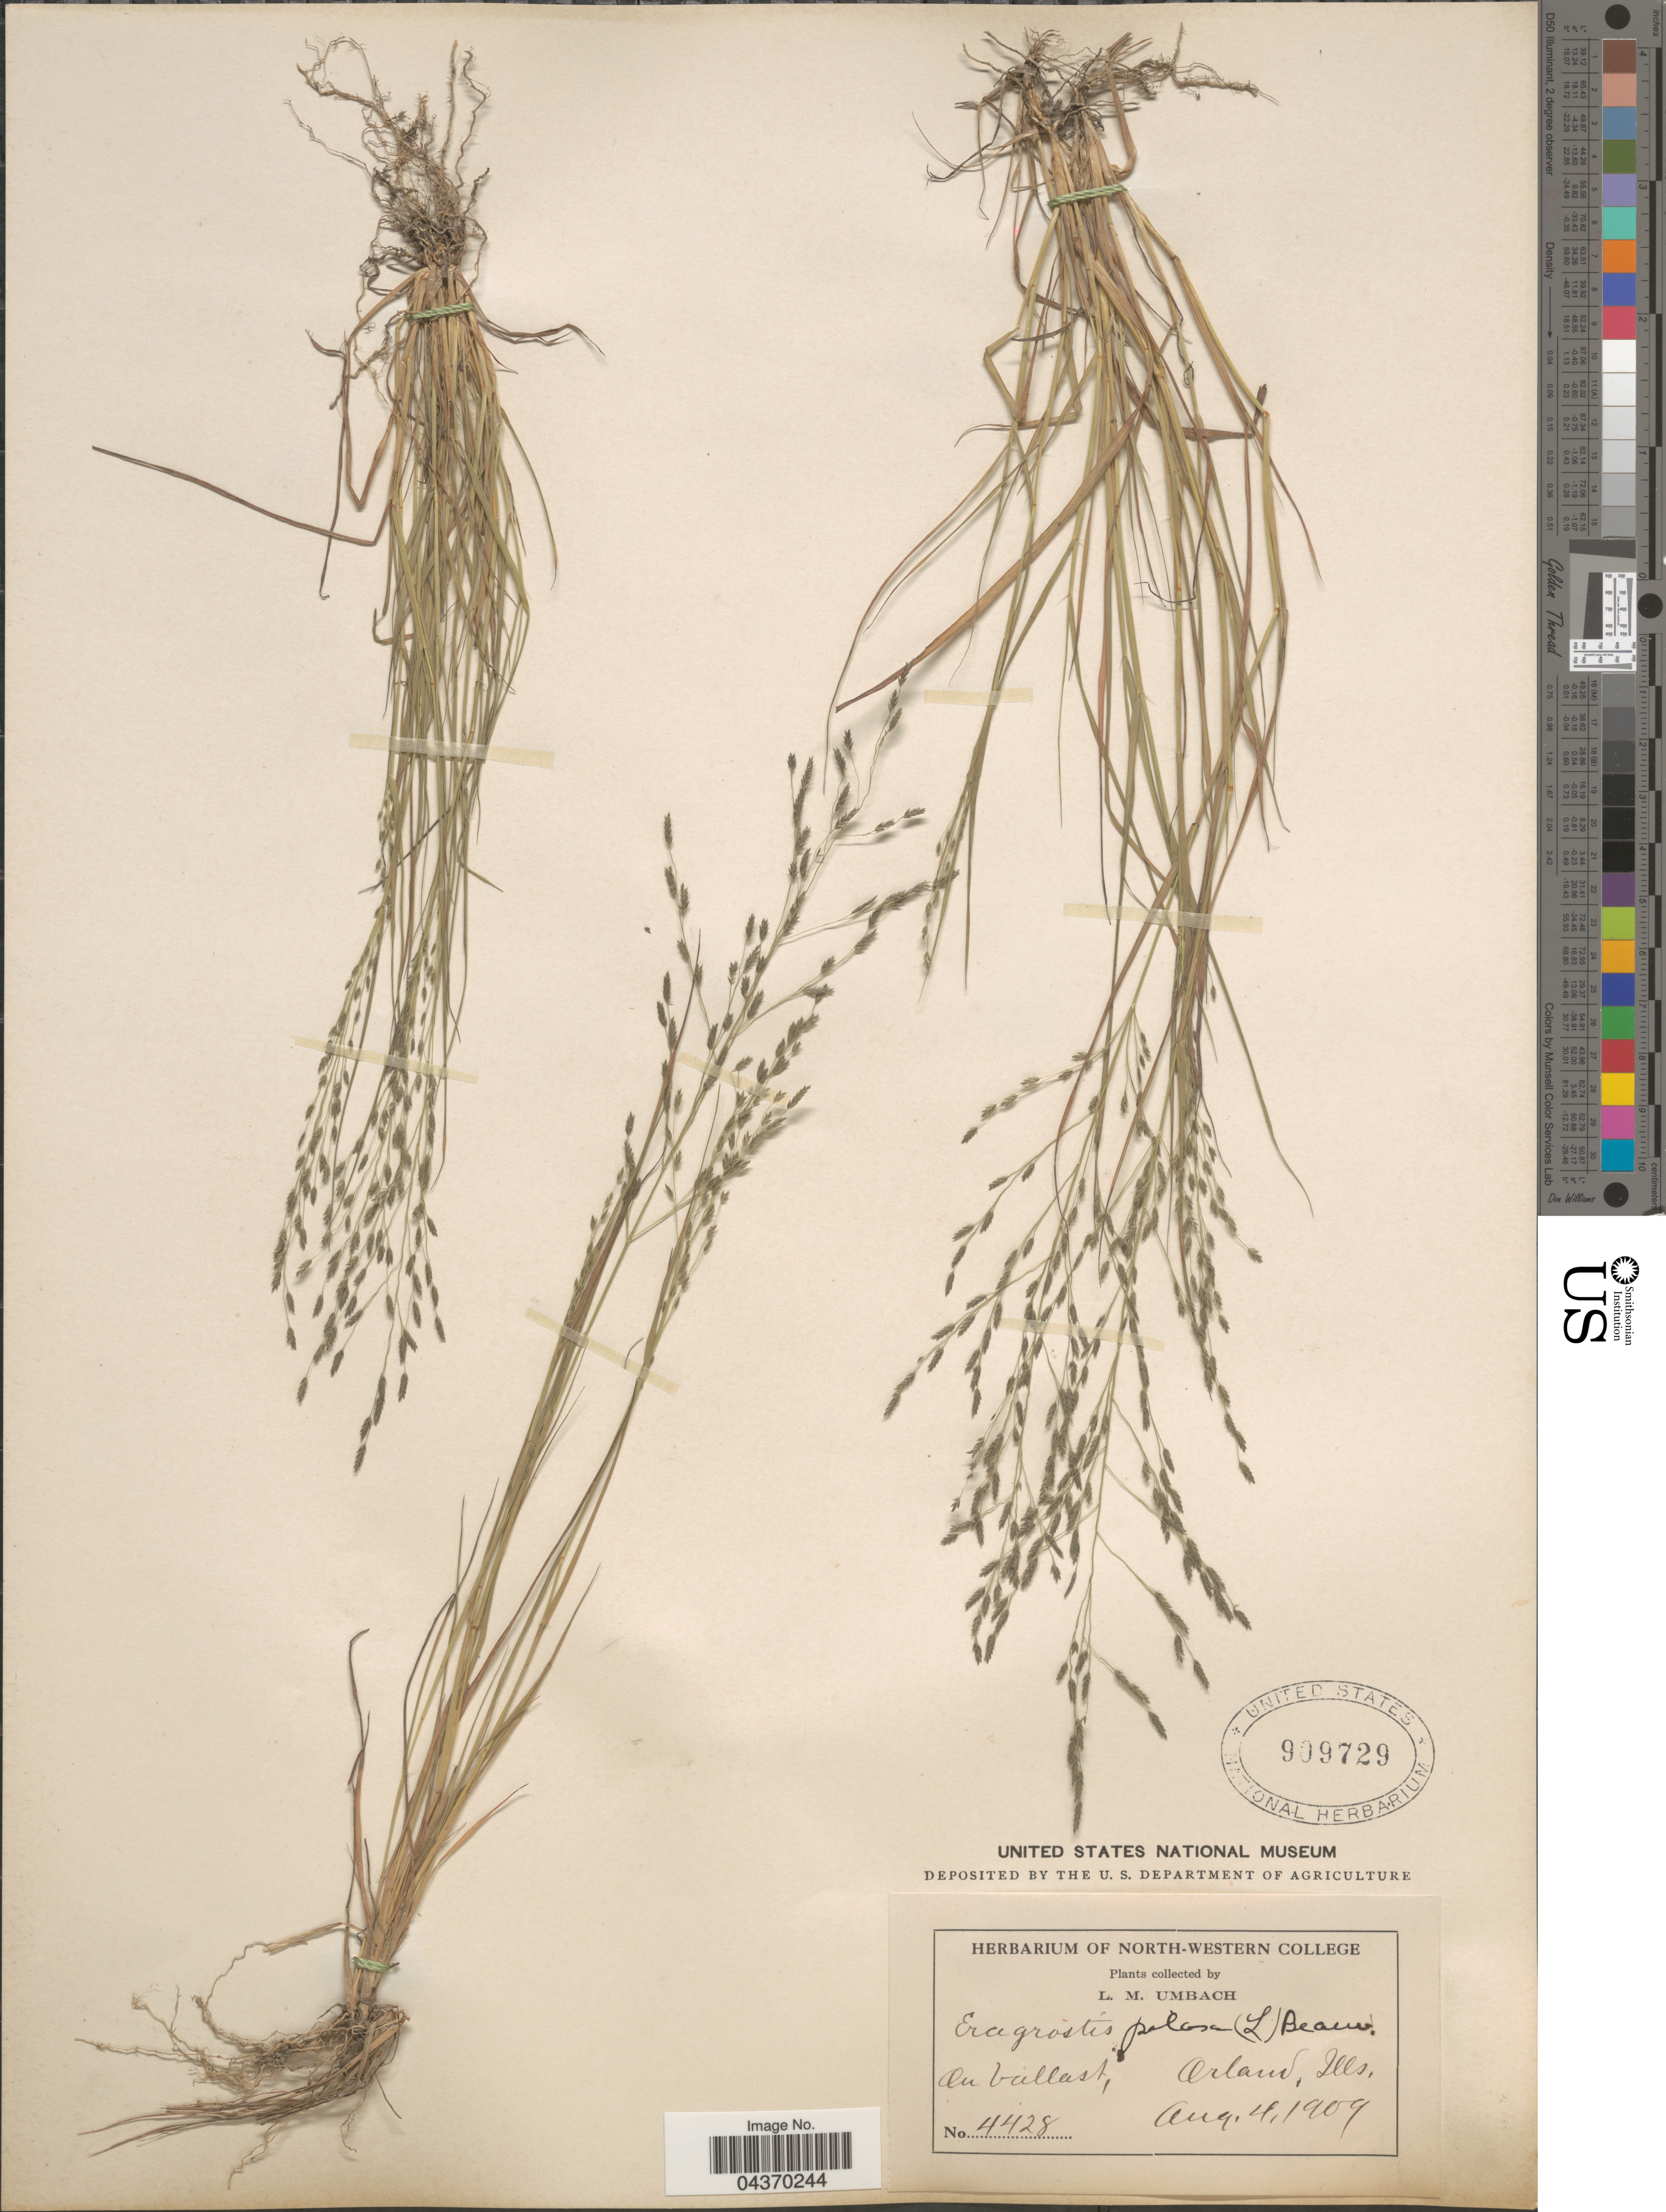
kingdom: Plantae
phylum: Tracheophyta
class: Liliopsida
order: Poales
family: Poaceae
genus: Eragrostis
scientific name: Eragrostis pectinacea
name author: (Michx.) Nees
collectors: L. M. Umbach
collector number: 4428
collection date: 1909-08-04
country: United States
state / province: Illinois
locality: Orland.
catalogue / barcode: US 909729